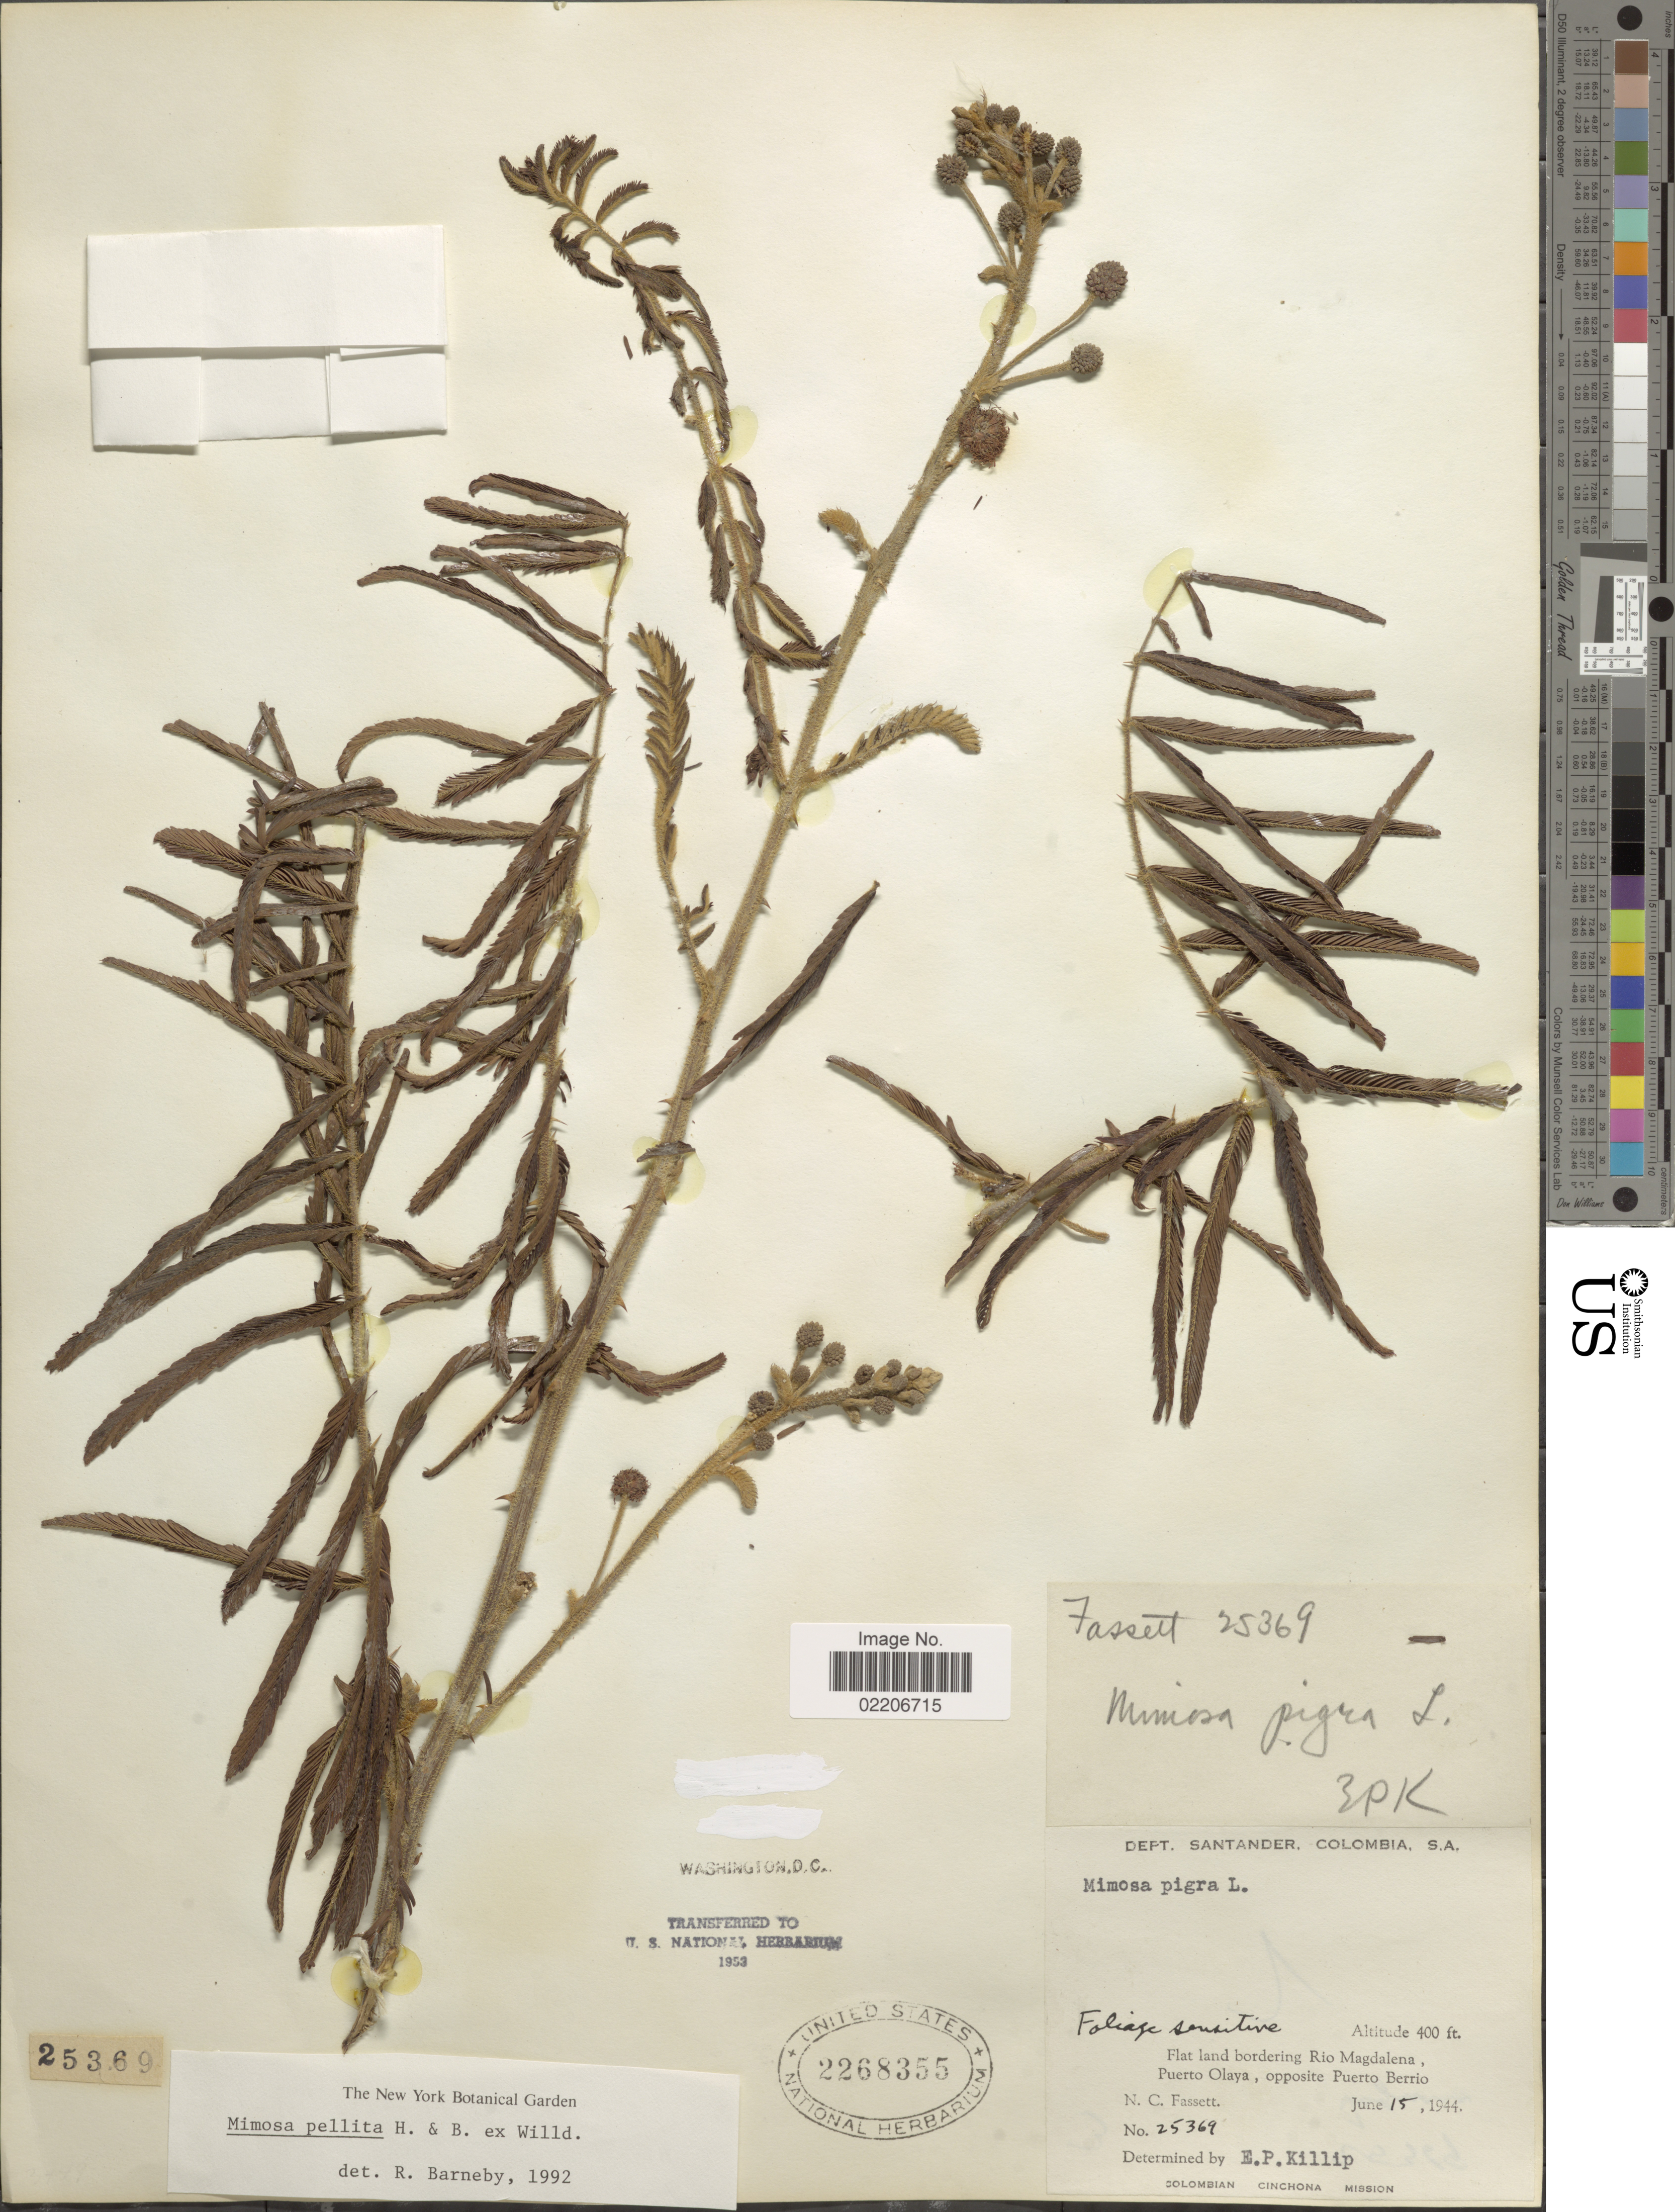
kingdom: Plantae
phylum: Tracheophyta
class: Magnoliopsida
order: Fabales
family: Fabaceae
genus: Mimosa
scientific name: Mimosa pellita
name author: Humb. & Bonpl. ex Willd.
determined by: Barneby, Rupert C., (NY)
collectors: N. C. Fassett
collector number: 25369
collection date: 1944-06-15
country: Colombia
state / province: Santander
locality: Flat land bordering Rio Magdalena, Puerto Olaya, opposite Puerto Berrio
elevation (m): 122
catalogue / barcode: US 2268355